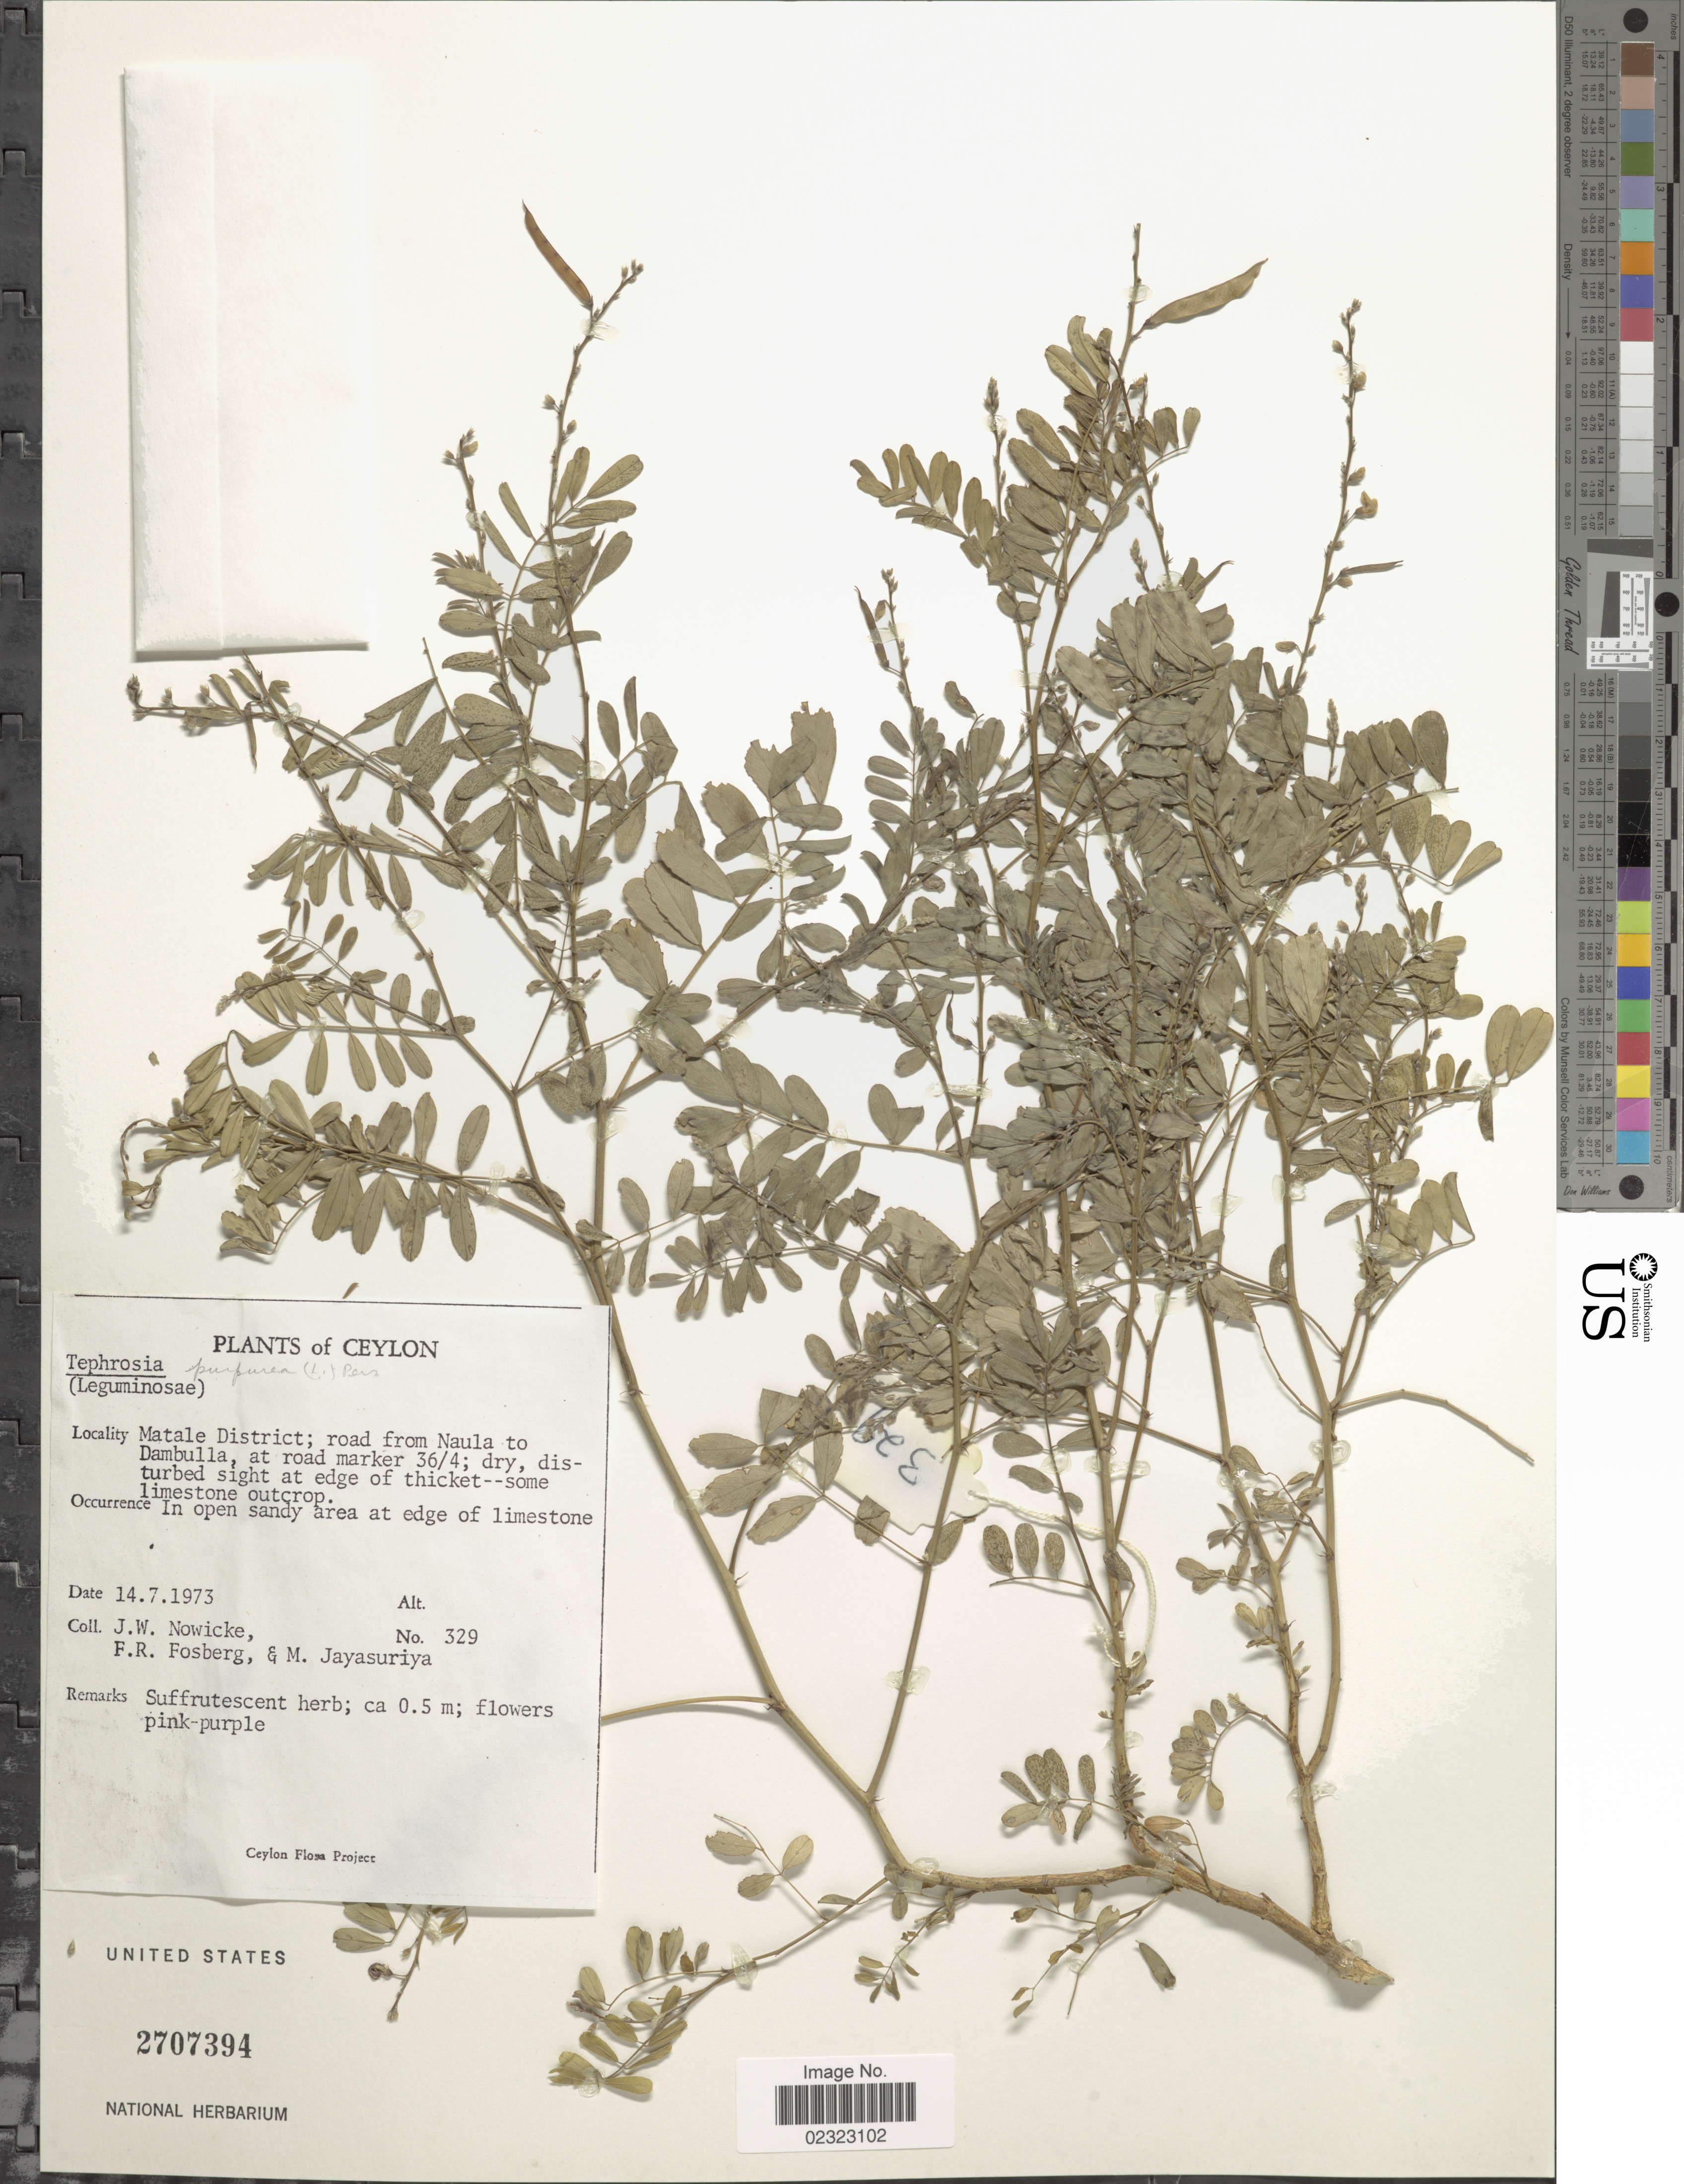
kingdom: Plantae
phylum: Tracheophyta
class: Magnoliopsida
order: Fabales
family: Fabaceae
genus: Tephrosia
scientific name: Tephrosia purpurea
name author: (L.) Pers.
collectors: J. W. Nowicke, F. R. Fosberg & M. Jayasuriya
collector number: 329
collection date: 1973-07-14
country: Sri Lanka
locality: Ceylon. Matale District; road from Naula to Dambulla at road marker 36/4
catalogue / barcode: US 2707394